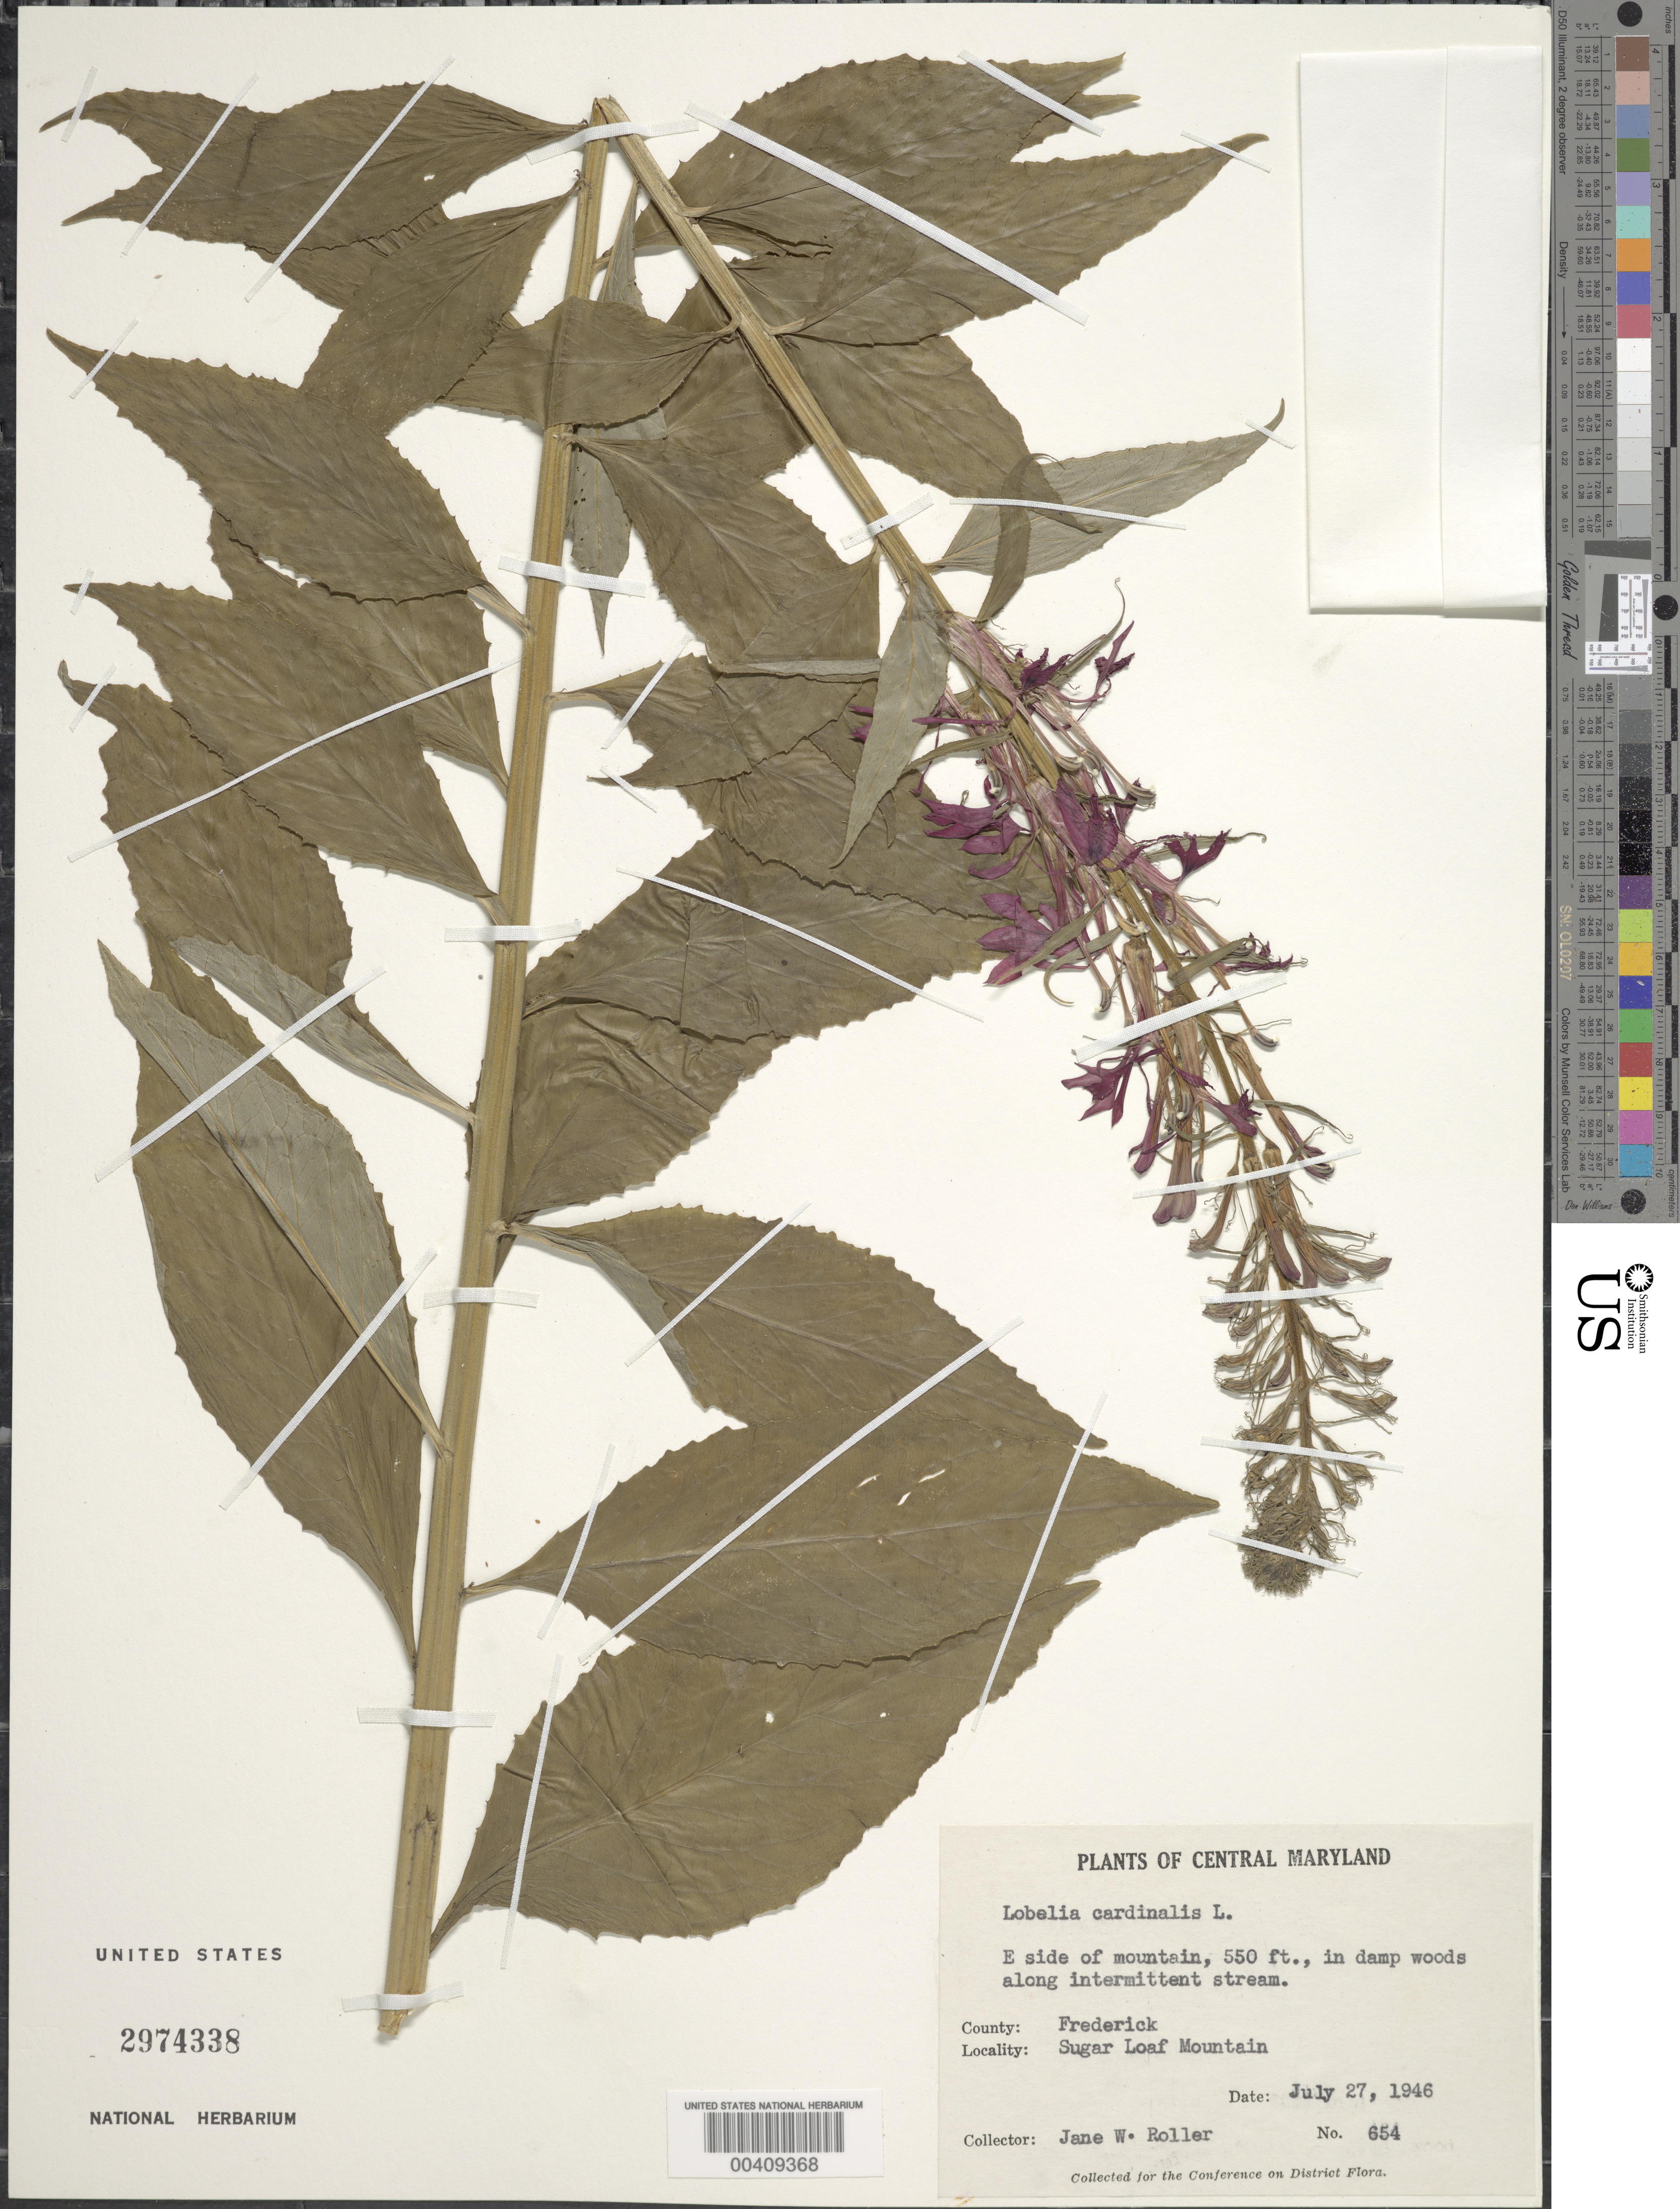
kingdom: Plantae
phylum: Tracheophyta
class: Magnoliopsida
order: Asterales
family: Campanulaceae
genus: Lobelia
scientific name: Lobelia cardinalis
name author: L.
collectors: J. W. Roller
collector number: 654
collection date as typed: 27 Jul 1946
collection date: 1946-07-27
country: United States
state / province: Maryland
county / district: Frederick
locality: Sugar Loaf Mt.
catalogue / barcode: US 2974338